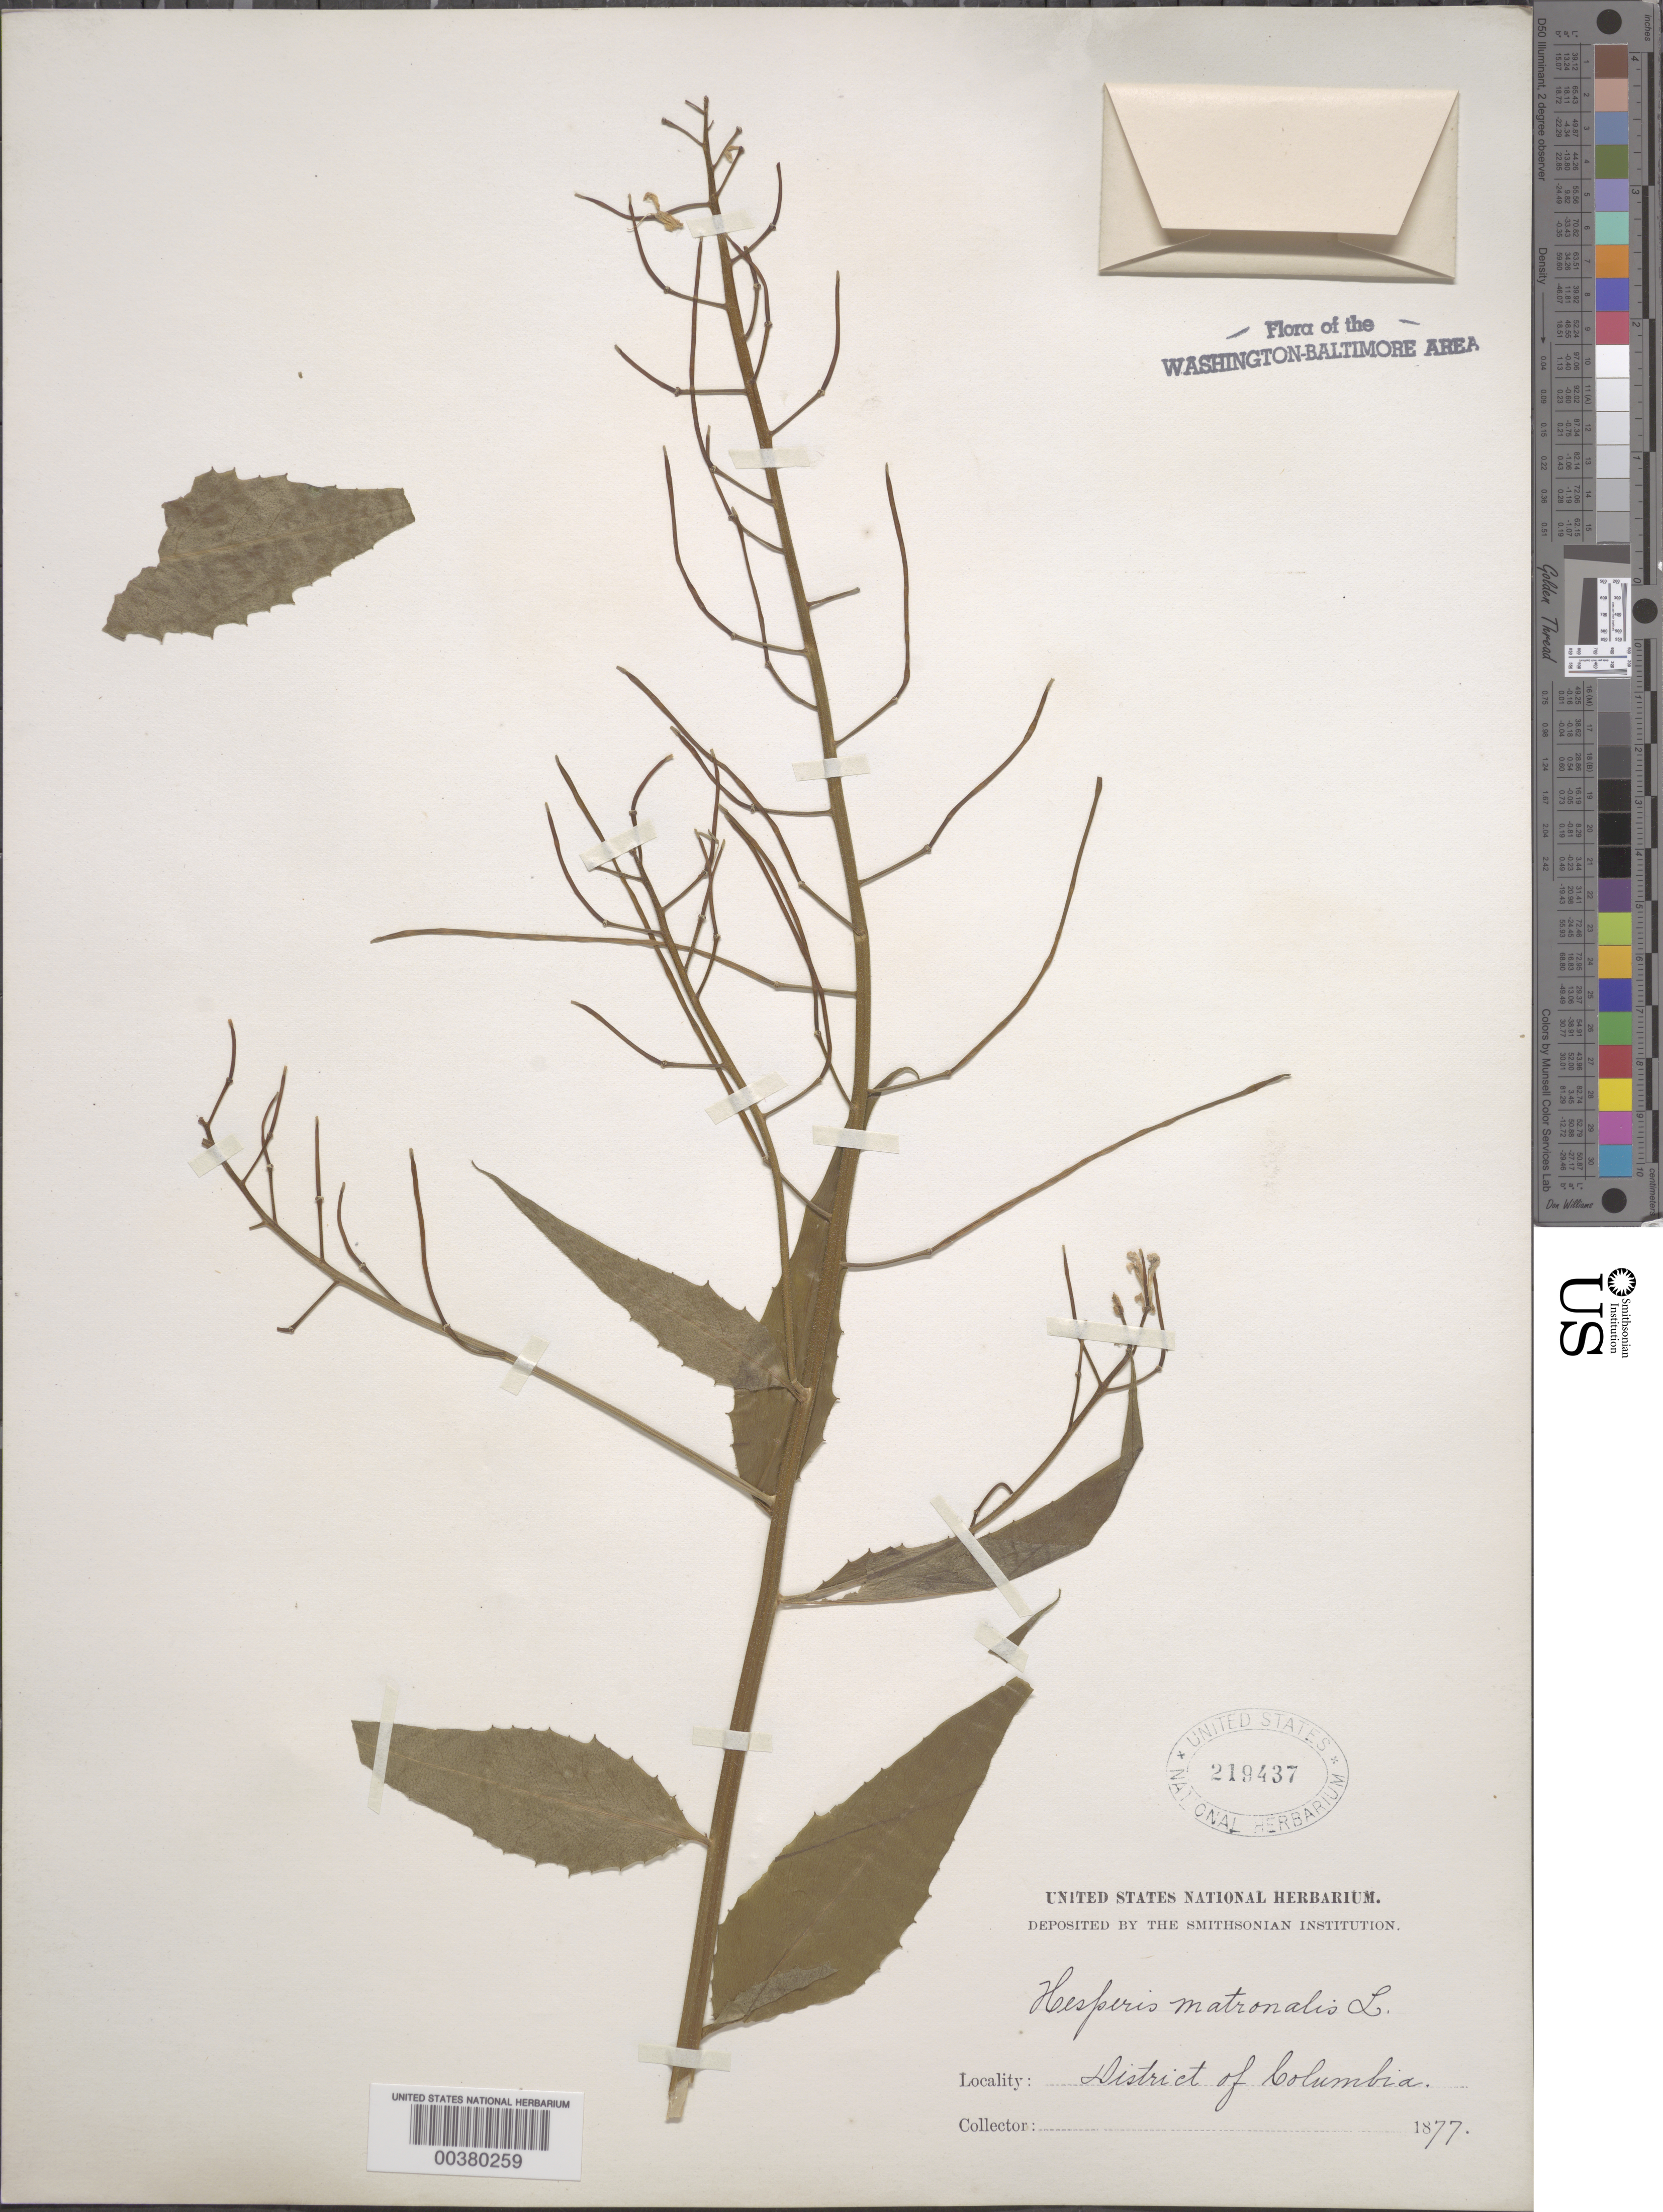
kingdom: Plantae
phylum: Tracheophyta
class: Magnoliopsida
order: Brassicales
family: Brassicaceae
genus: Hesperis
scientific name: Hesperis matronalis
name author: L.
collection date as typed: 1877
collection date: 1877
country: United States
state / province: District of Columbia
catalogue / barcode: US 219437